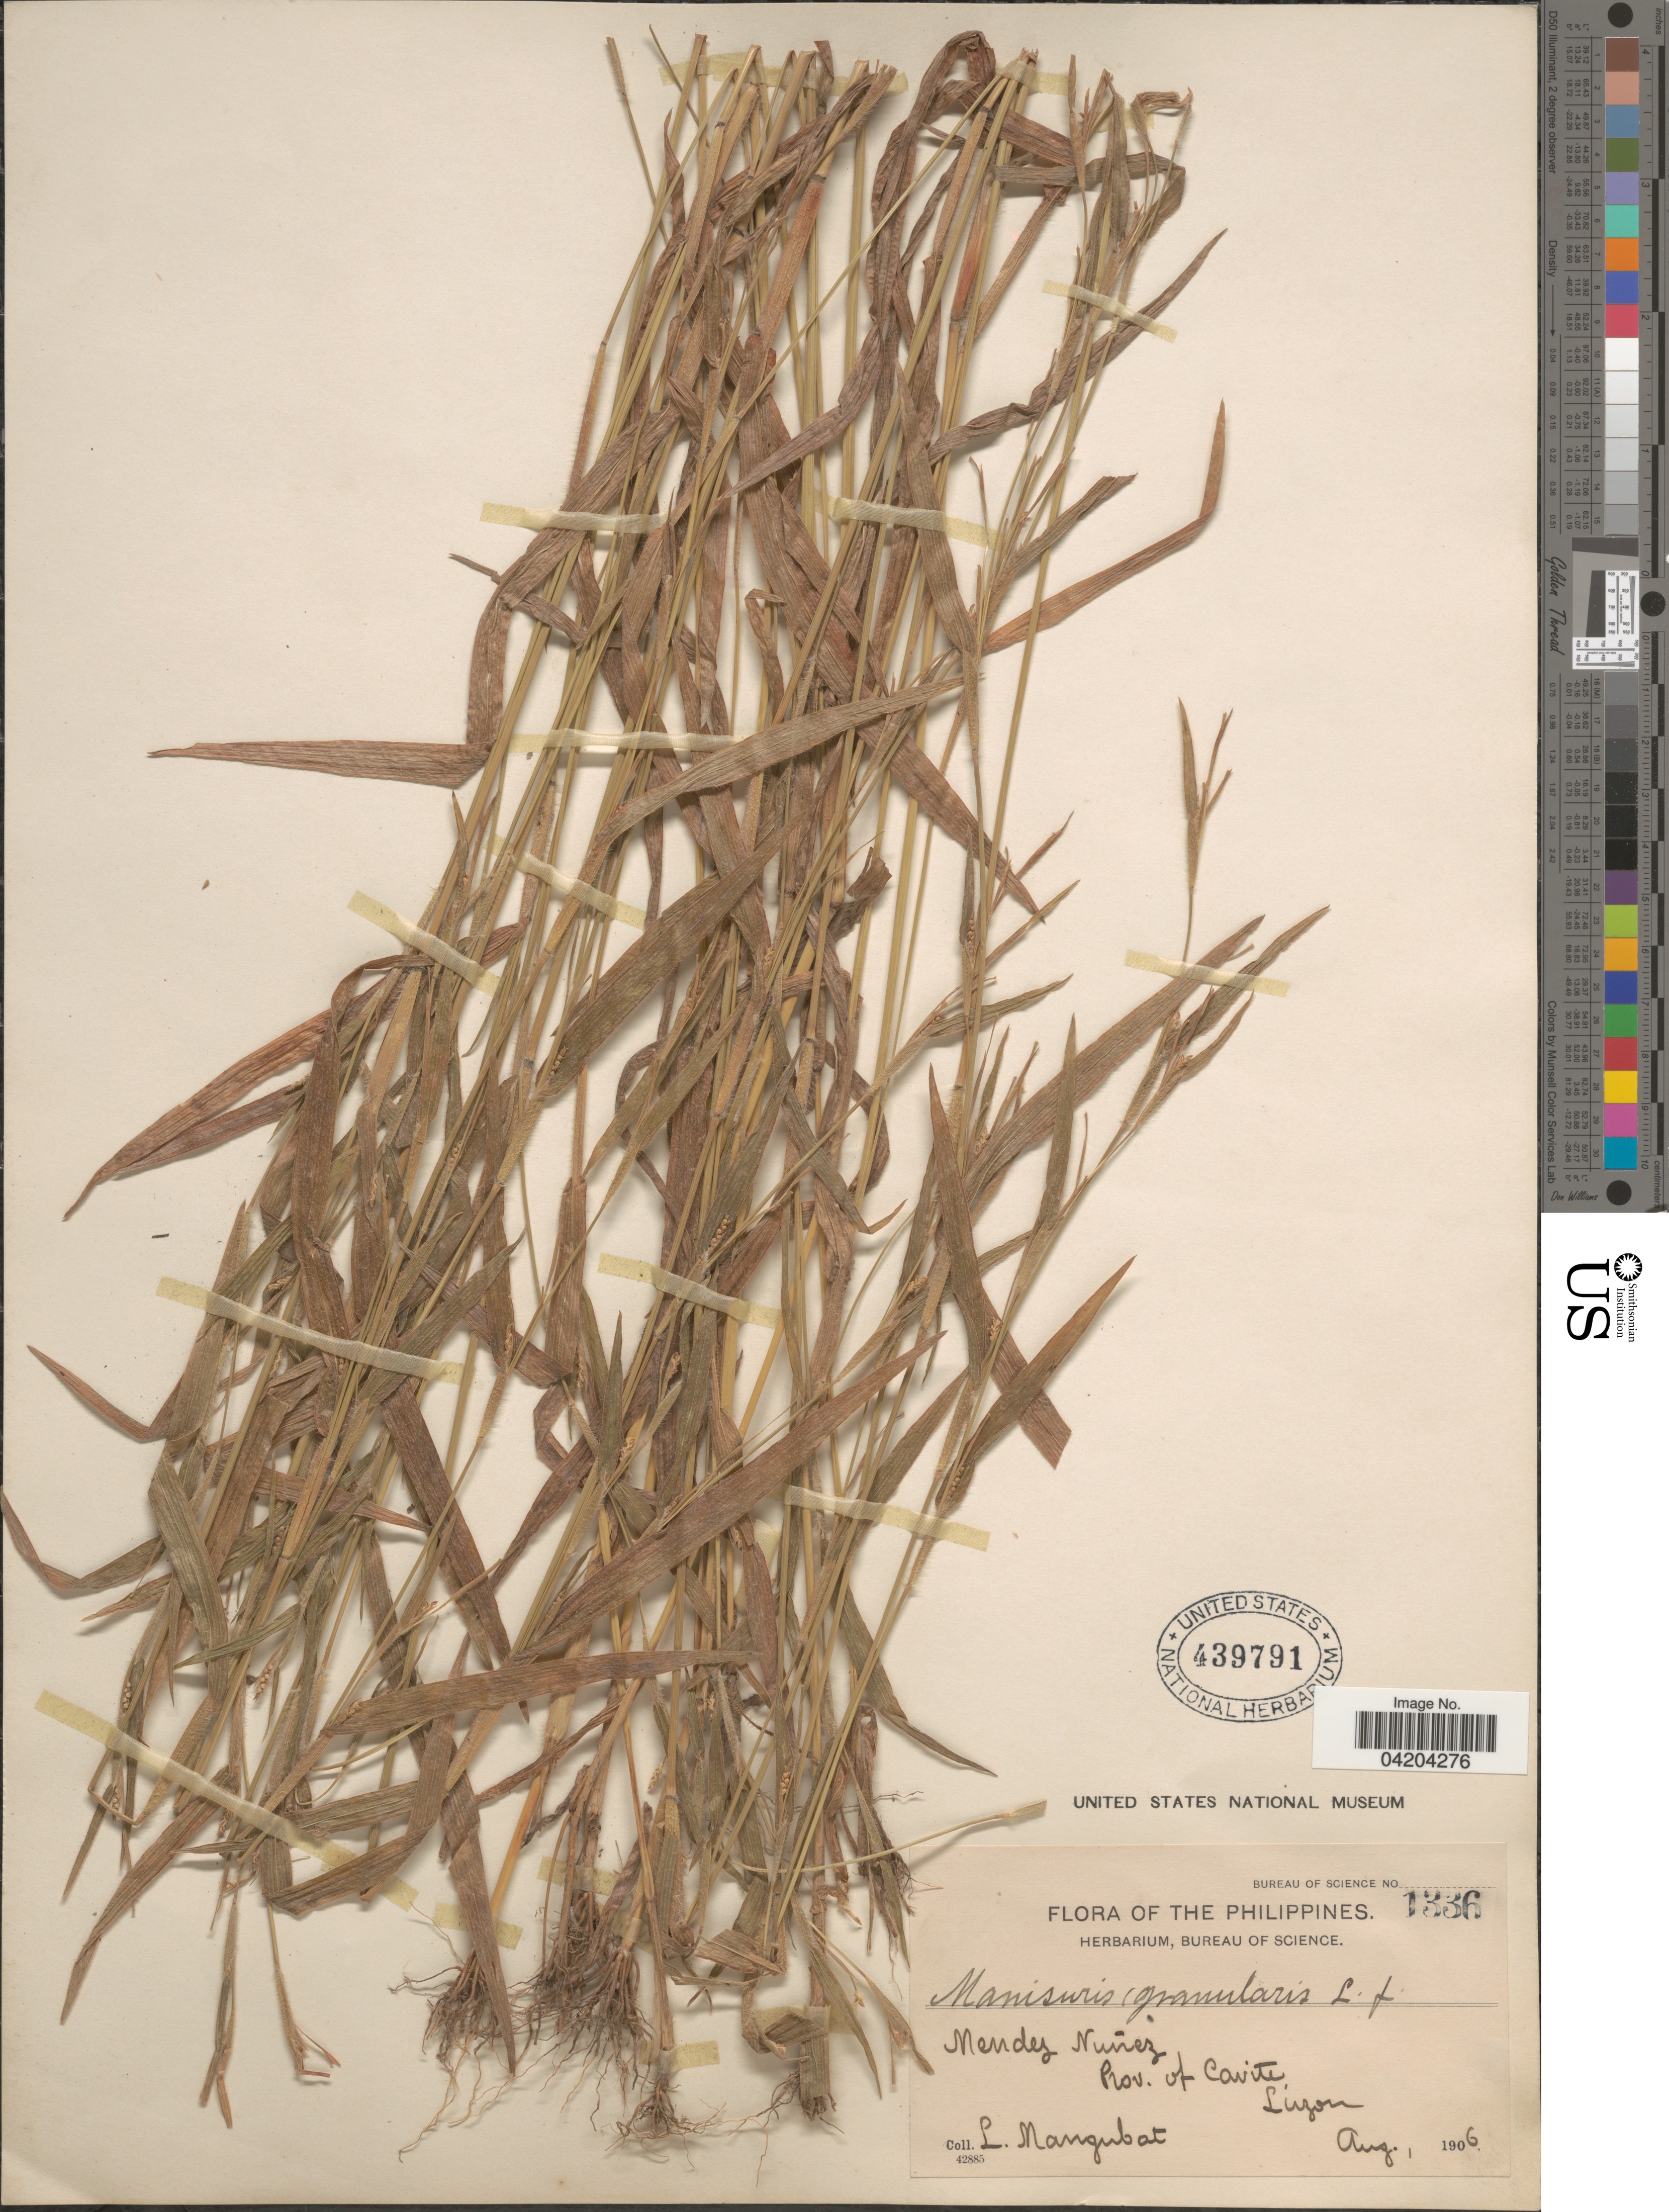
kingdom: Plantae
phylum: Tracheophyta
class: Liliopsida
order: Poales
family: Poaceae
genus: Mnesithea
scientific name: Mnesithea granularis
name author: (L.) de Koning & Sosef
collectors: L. Mangubat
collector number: Bureau of Science 1336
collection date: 1906-08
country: Philippines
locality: Mendez Nuñez, Prov. of Cavite, Luzon.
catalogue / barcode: US 439791